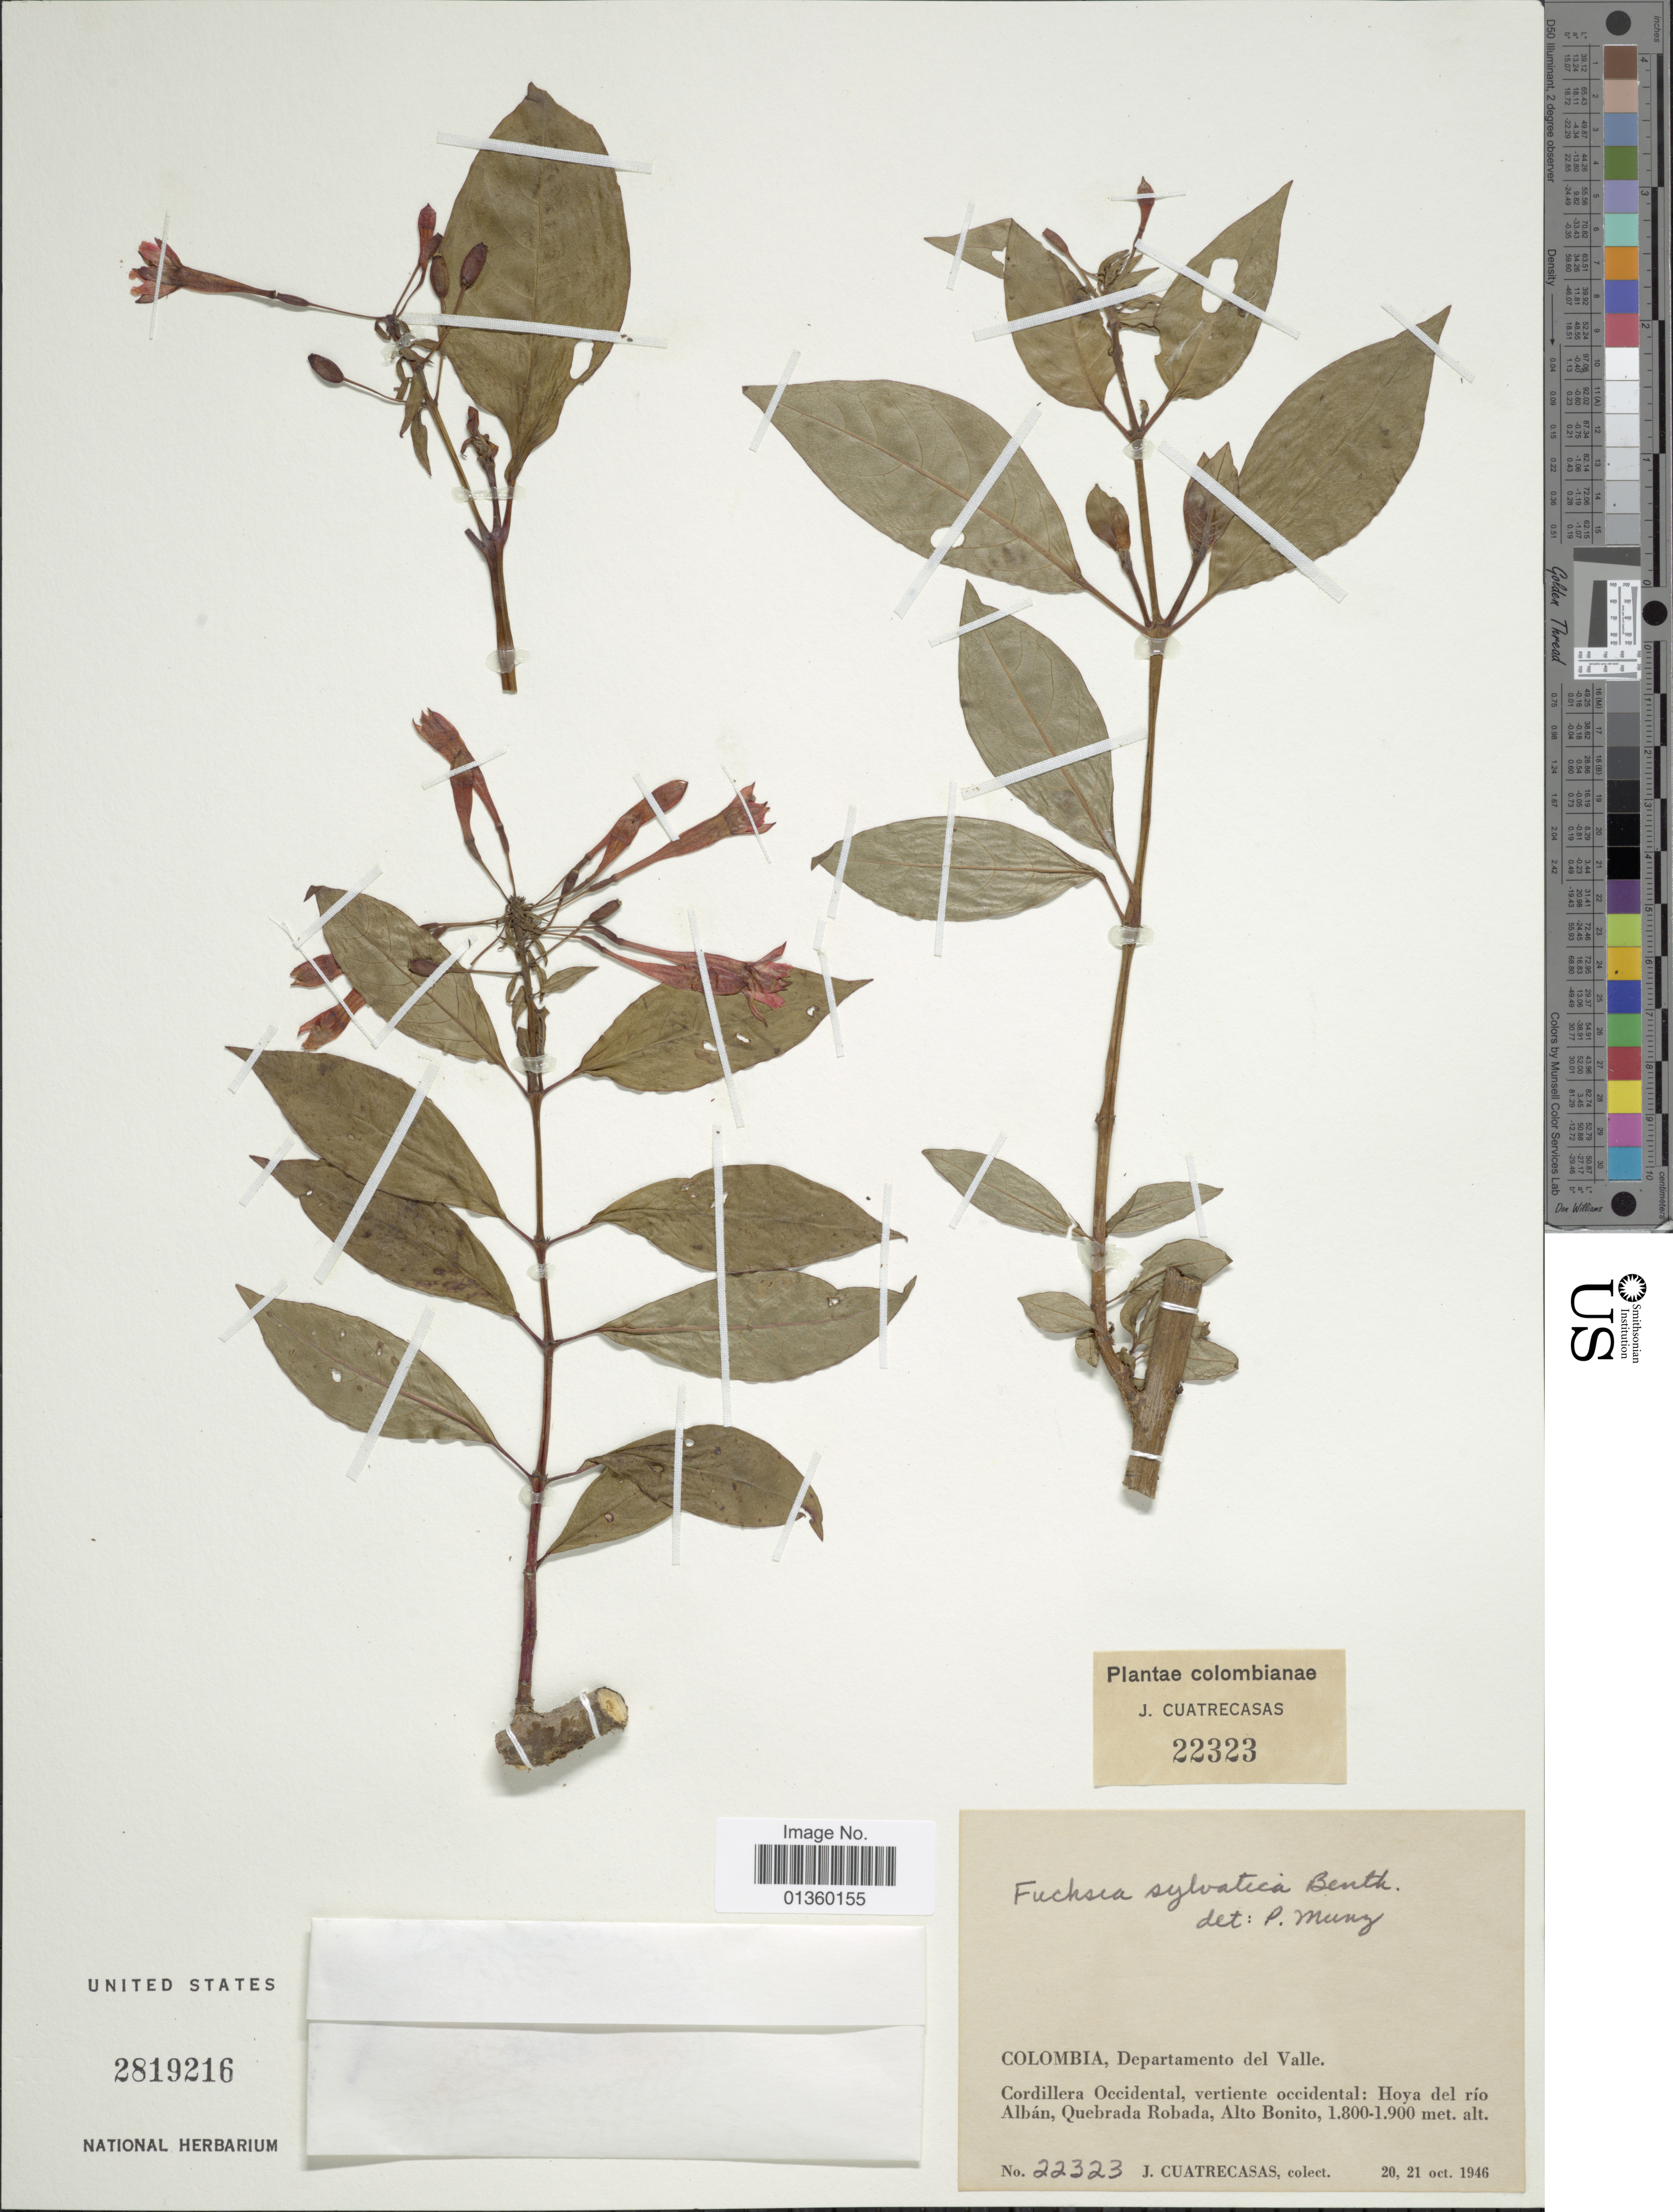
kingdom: Plantae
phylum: Tracheophyta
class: Magnoliopsida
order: Myrtales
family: Onagraceae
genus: Fuchsia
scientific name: Fuchsia sylvatica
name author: Benth.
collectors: J. Cuatrecasas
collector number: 22323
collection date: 1946-10-20/1946-10-21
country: Colombia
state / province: Valle del Cauca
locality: Departamento del Valle. Cordillera Occidental, vertiente occidental: Hoya del río Albán, Quebrada Robada, Alto Bonito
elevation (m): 1800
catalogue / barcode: US 2819216